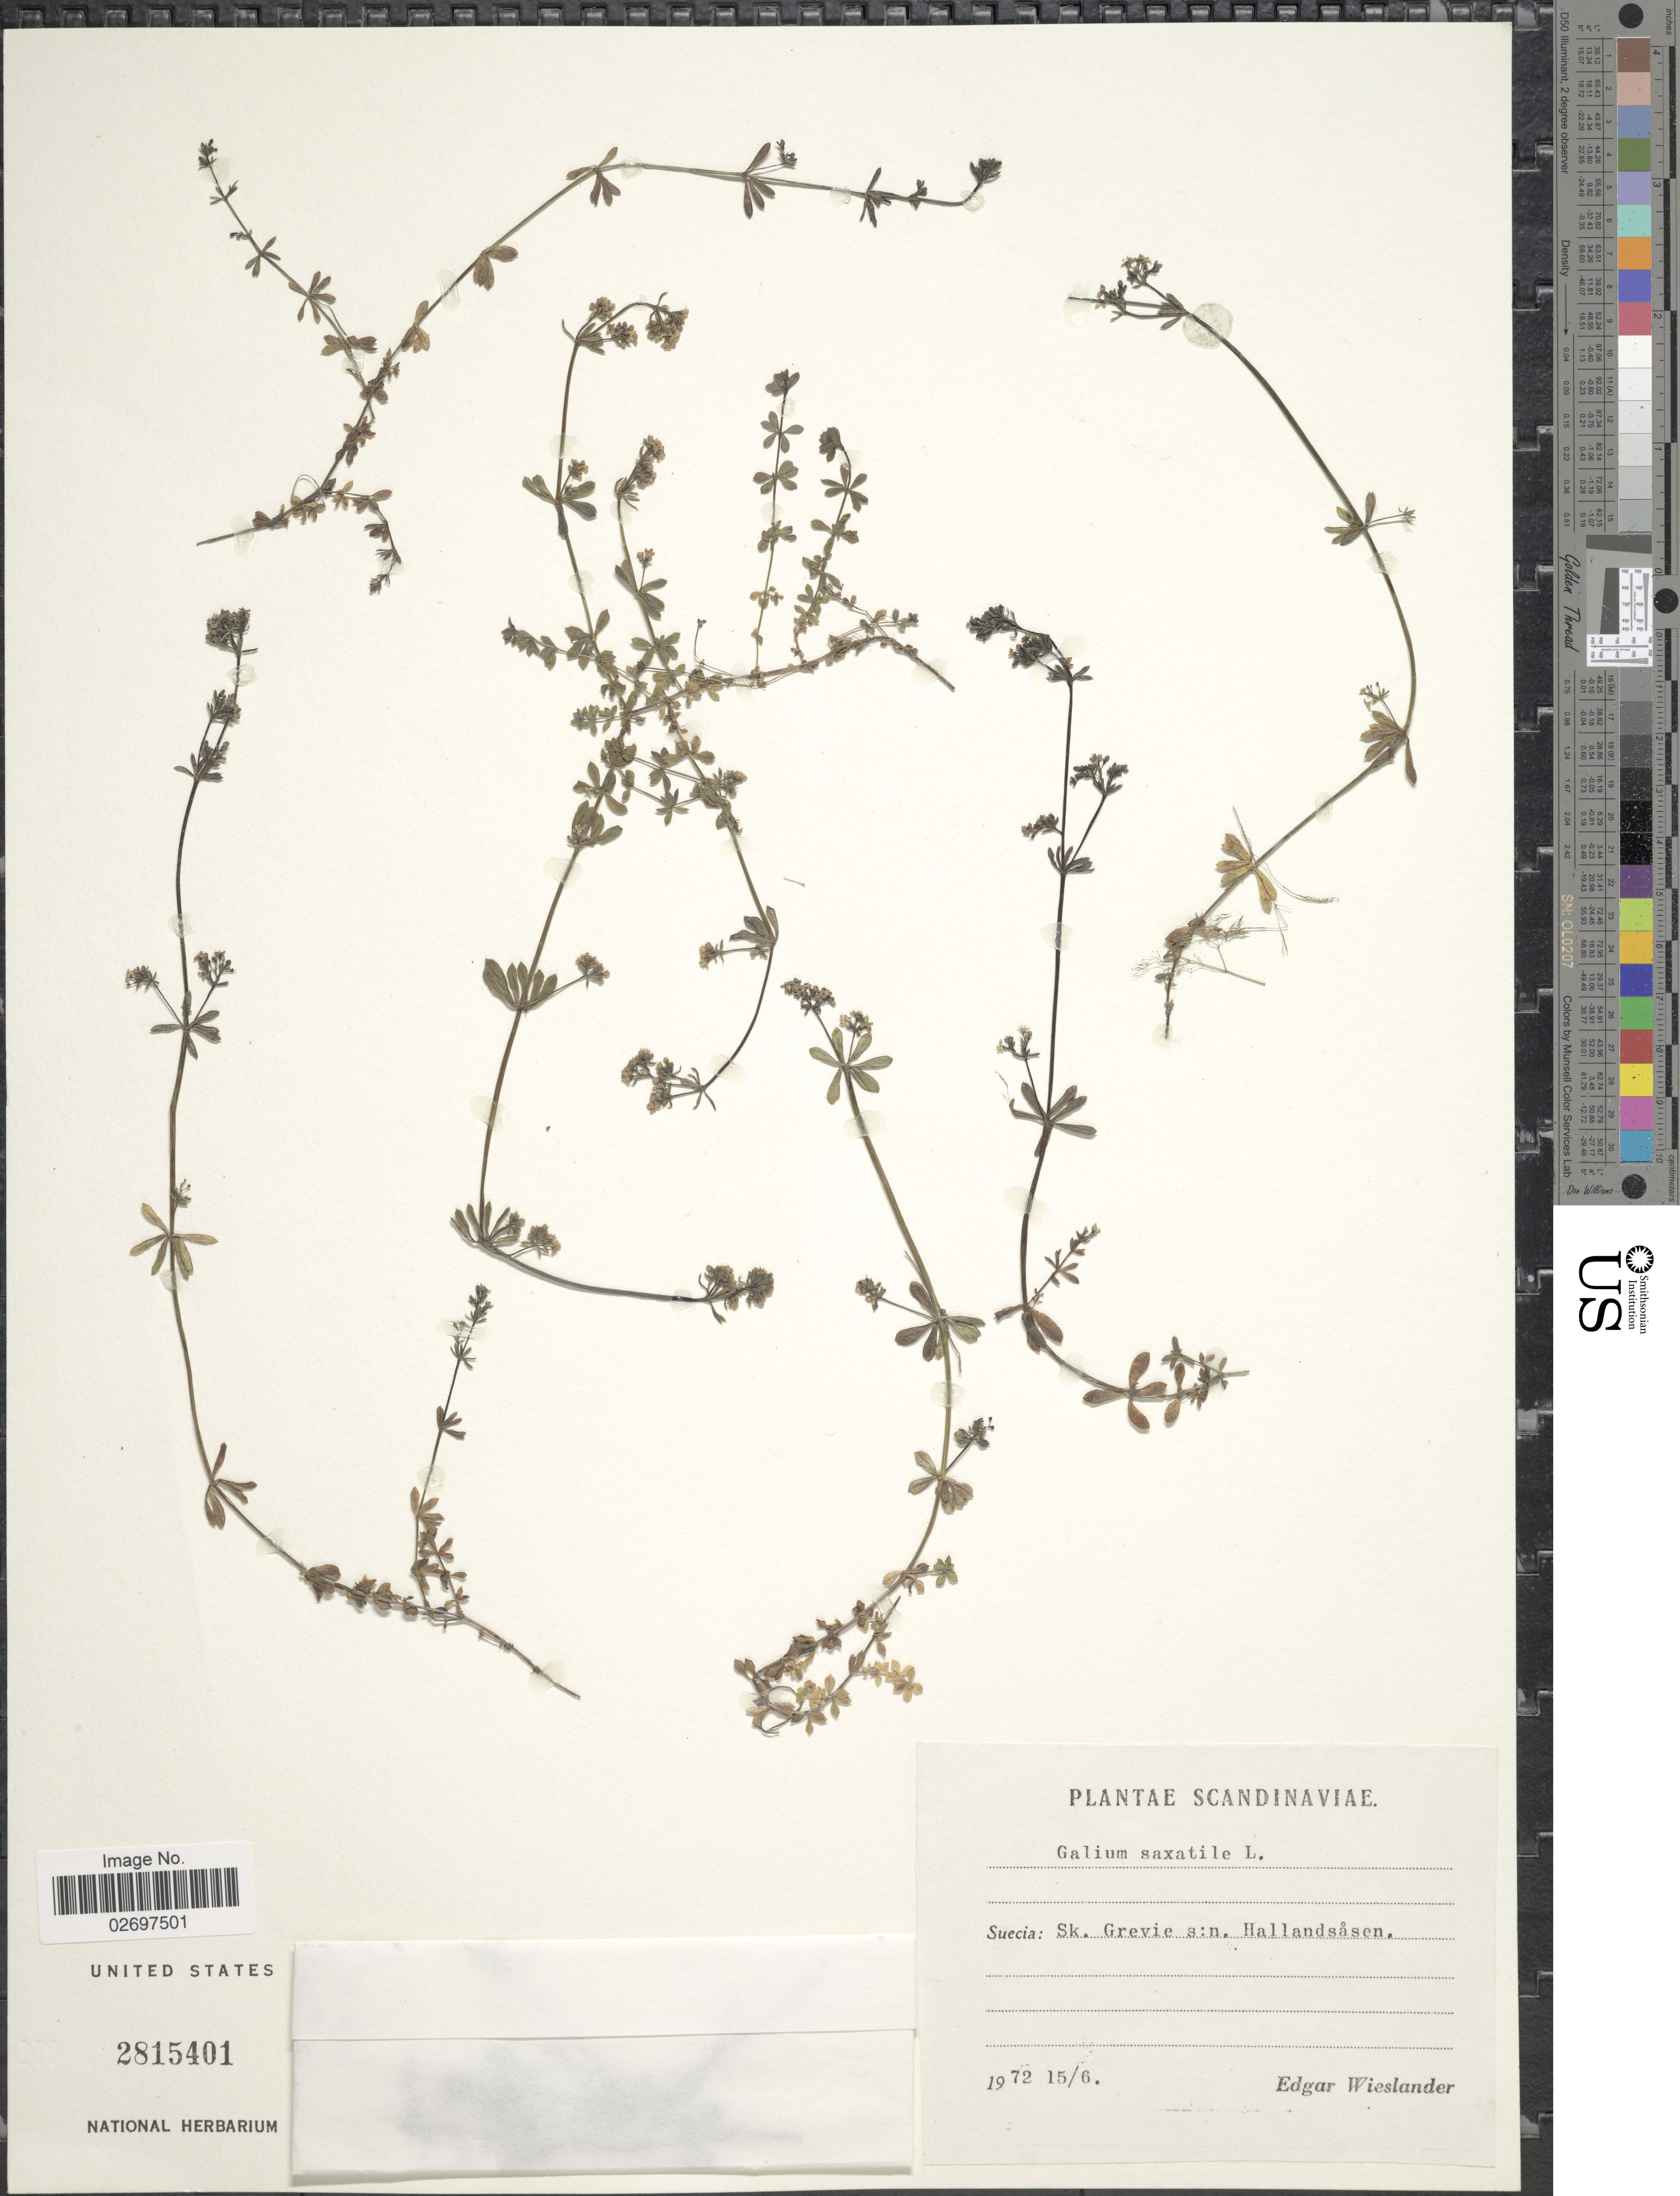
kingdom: Plantae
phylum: Tracheophyta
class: Magnoliopsida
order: Gentianales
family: Rubiaceae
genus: Galium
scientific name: Galium saxatile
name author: L.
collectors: E. Wieslander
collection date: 1972-06-15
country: Sweden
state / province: Skåne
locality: Scandinaviae. Suecia. Grevie s:n. Hallandsasen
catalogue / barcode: US 2815401